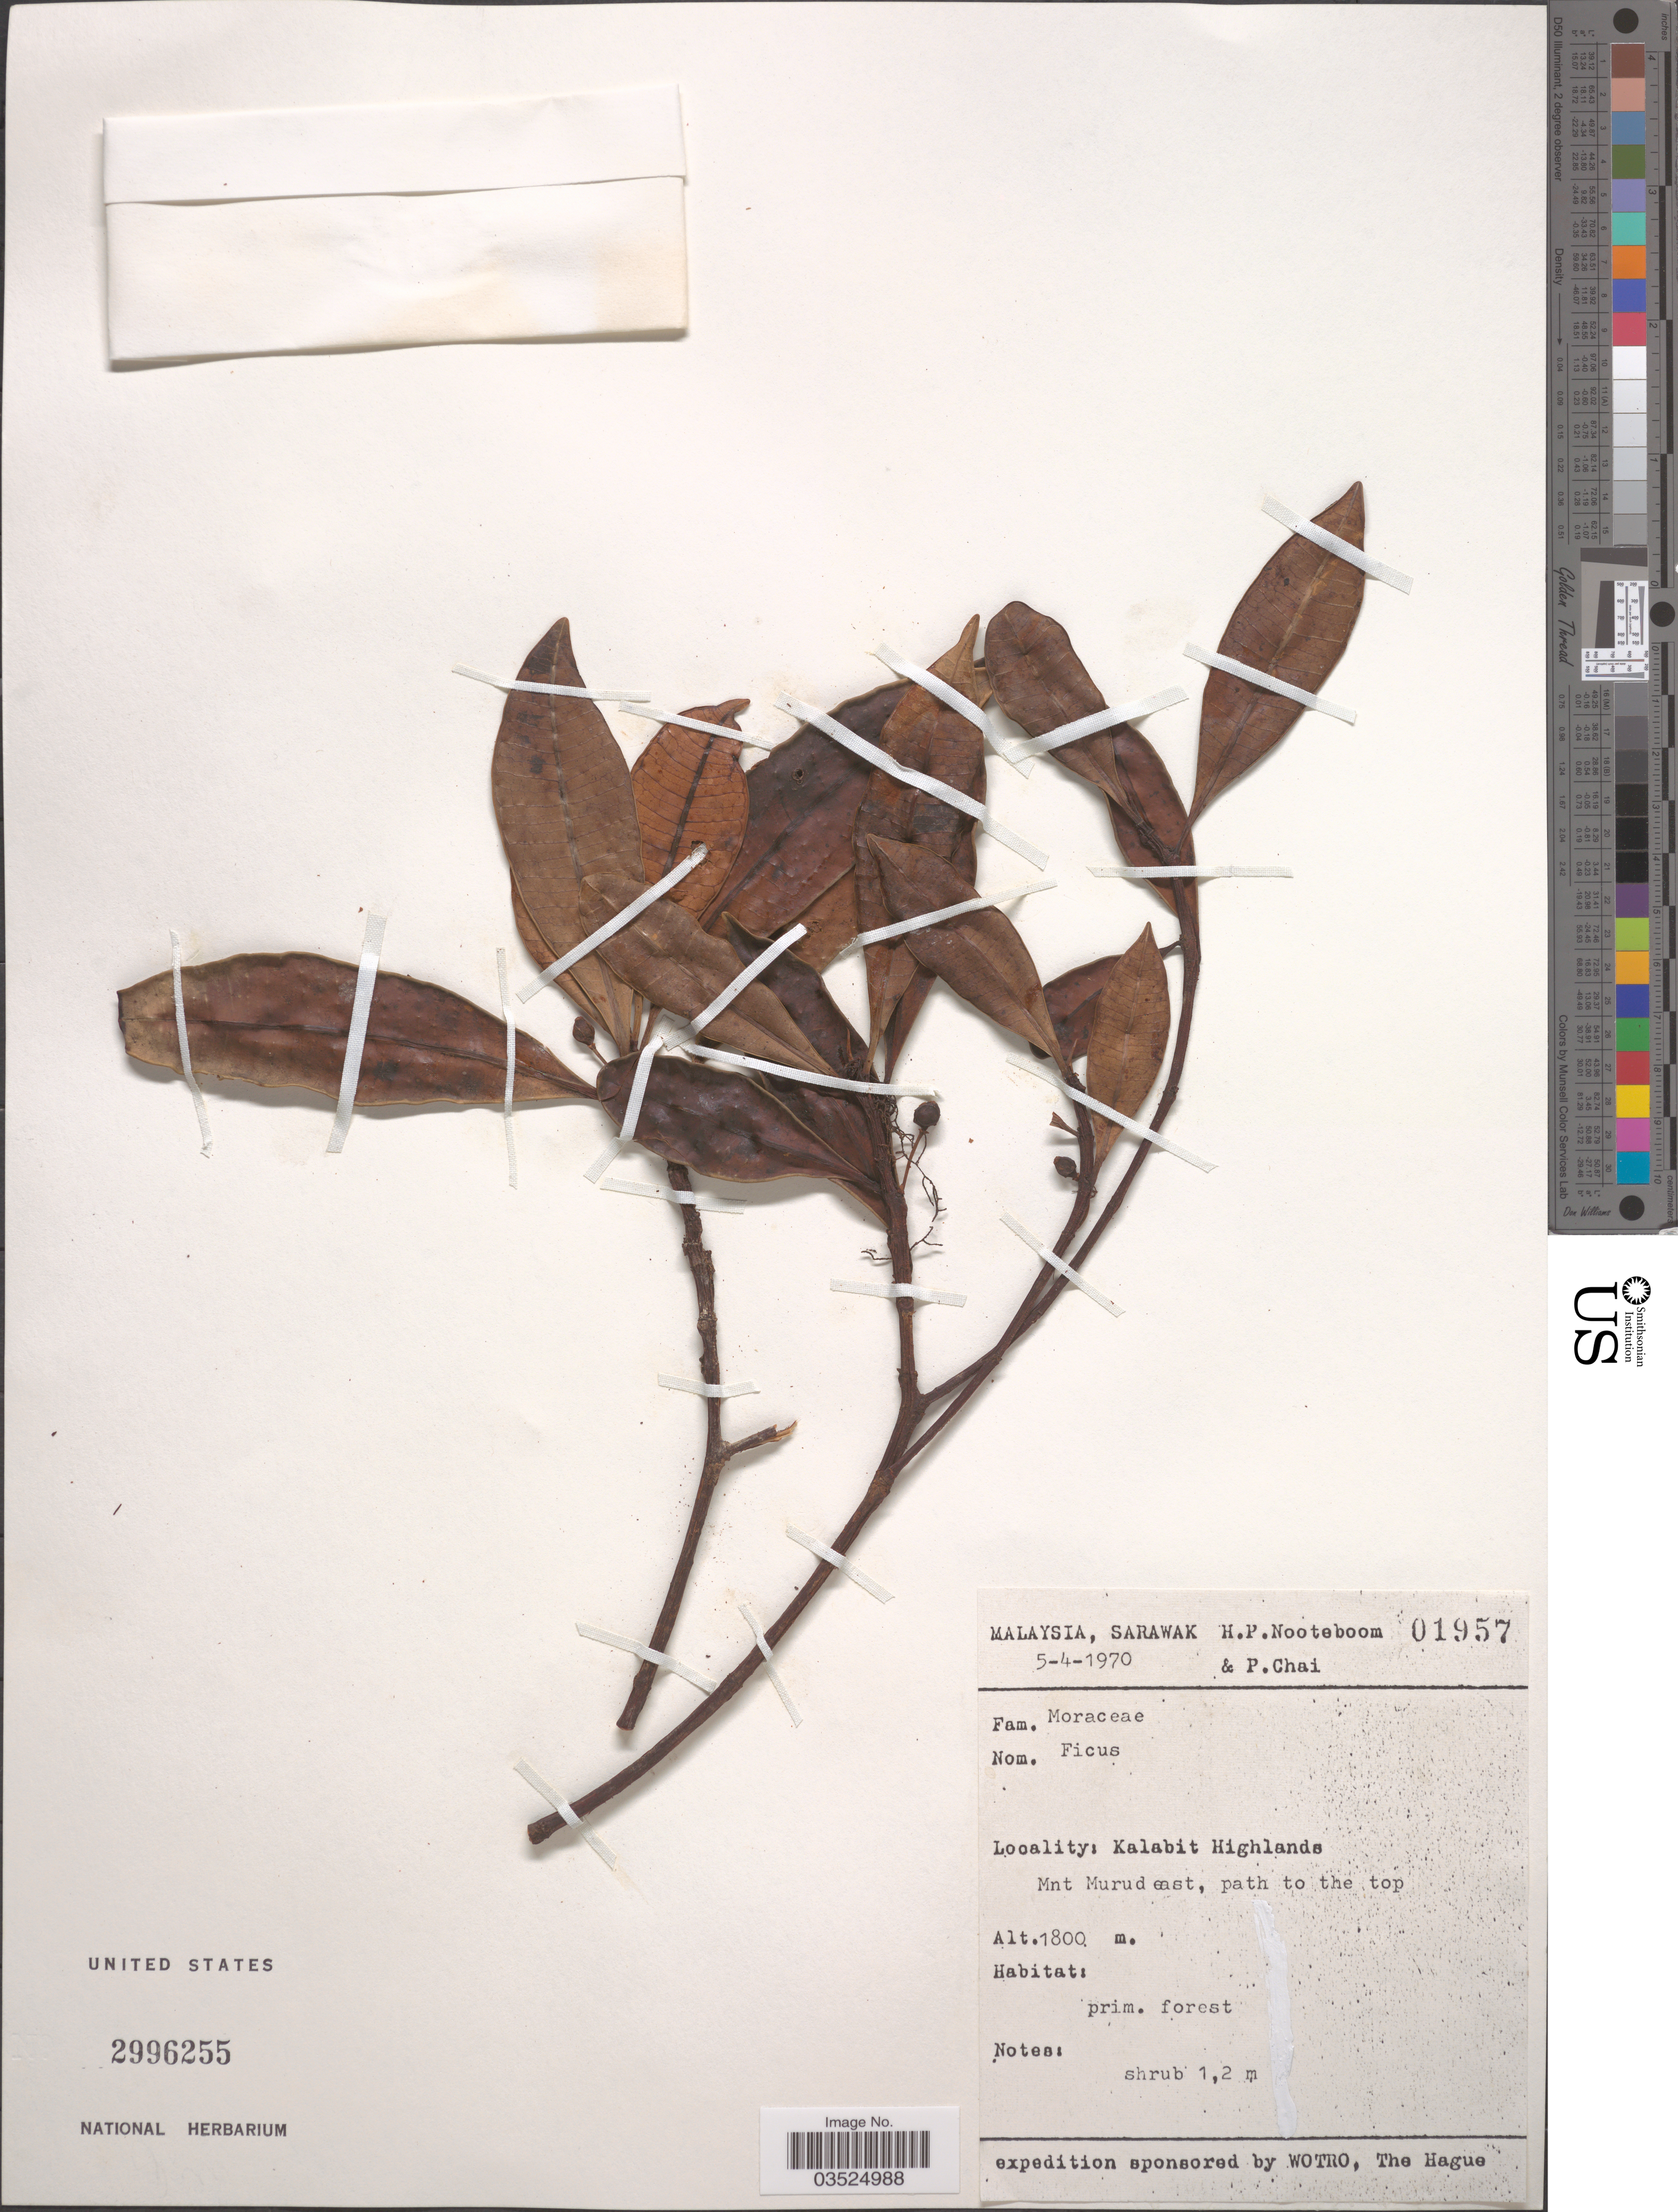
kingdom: Plantae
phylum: Tracheophyta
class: Magnoliopsida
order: Rosales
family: Moraceae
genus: Ficus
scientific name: Ficus sp.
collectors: H. P. Nooteboom & P. Chai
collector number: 01957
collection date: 1970-04-05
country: Malaysia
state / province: Sarawak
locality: Kalabit Highlands. Mnt Murud east, path to the top.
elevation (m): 1800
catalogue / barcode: US 2996255